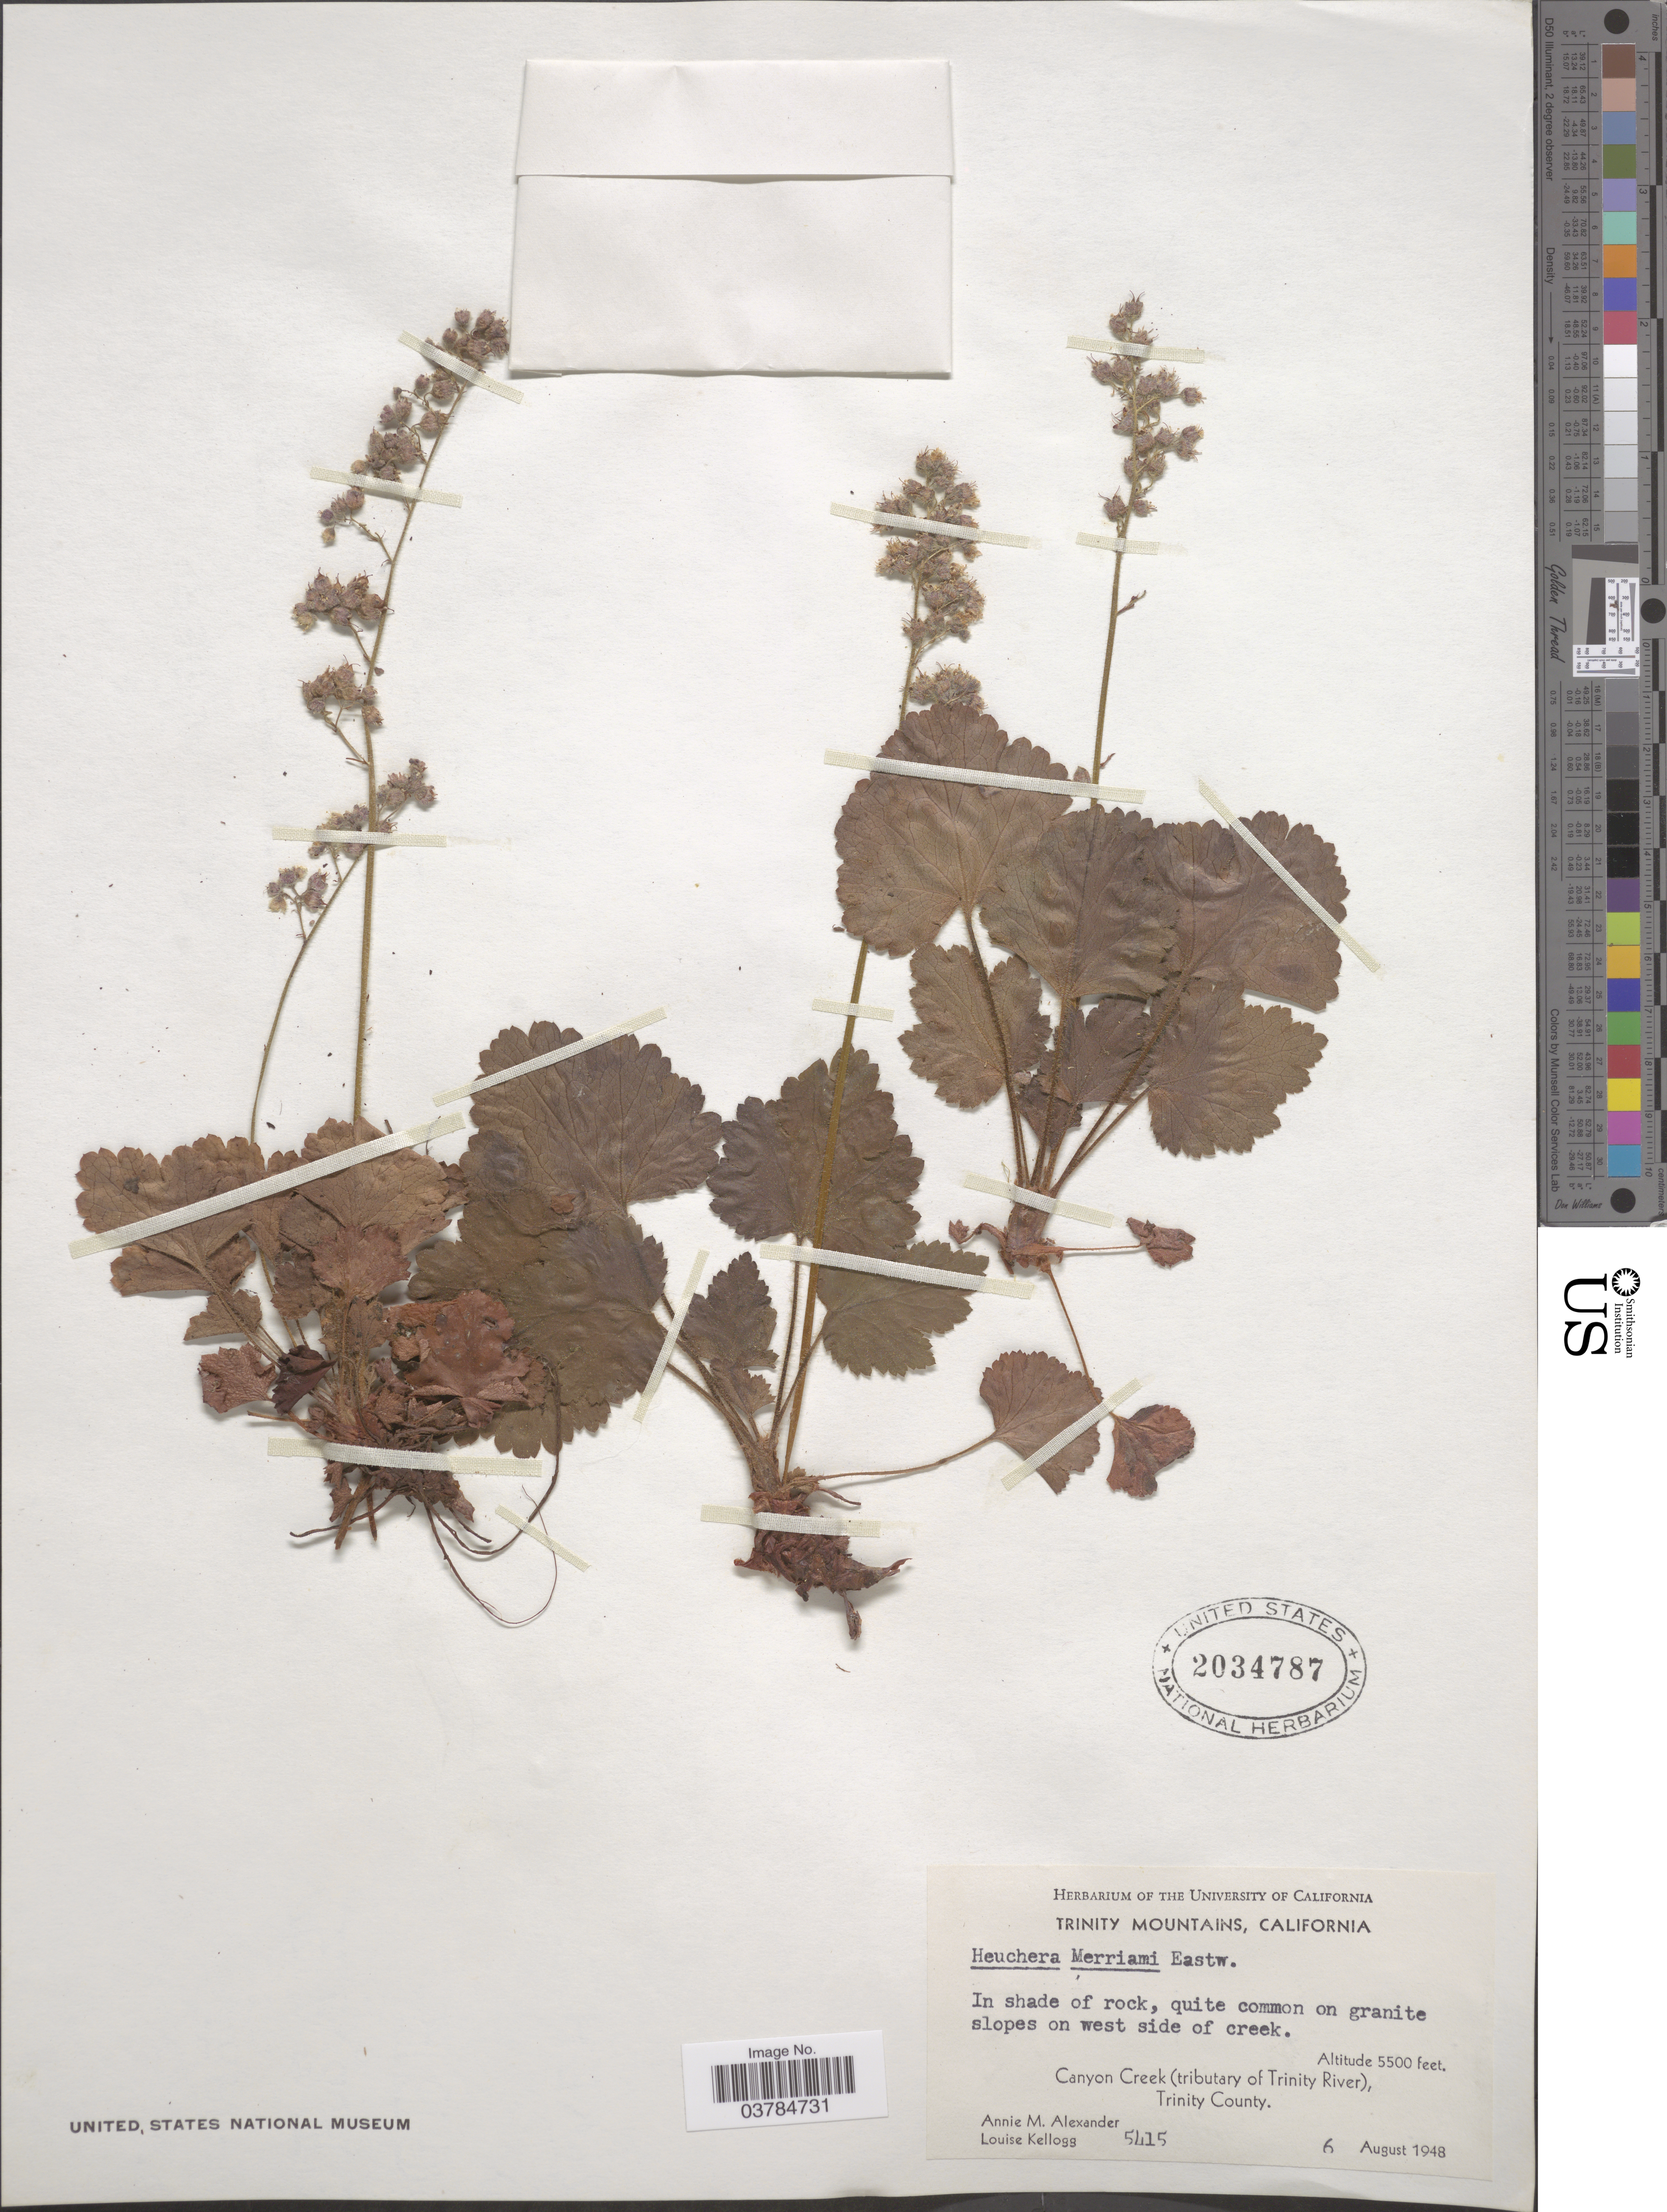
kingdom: Plantae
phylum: Tracheophyta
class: Magnoliopsida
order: Saxifragales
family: Saxifragaceae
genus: Heuchera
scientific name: Heuchera merriamii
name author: Eastw.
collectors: A. M. Alexander & L. Kellogg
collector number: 5415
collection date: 1948-08-06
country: United States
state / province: California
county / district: Trinity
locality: Trinity Mountains. In shad of rock, quite common on granite slopes on west side of creek. Canyon Creek (tributary of Trinity River), Trinity County.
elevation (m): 1676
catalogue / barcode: US 2034787